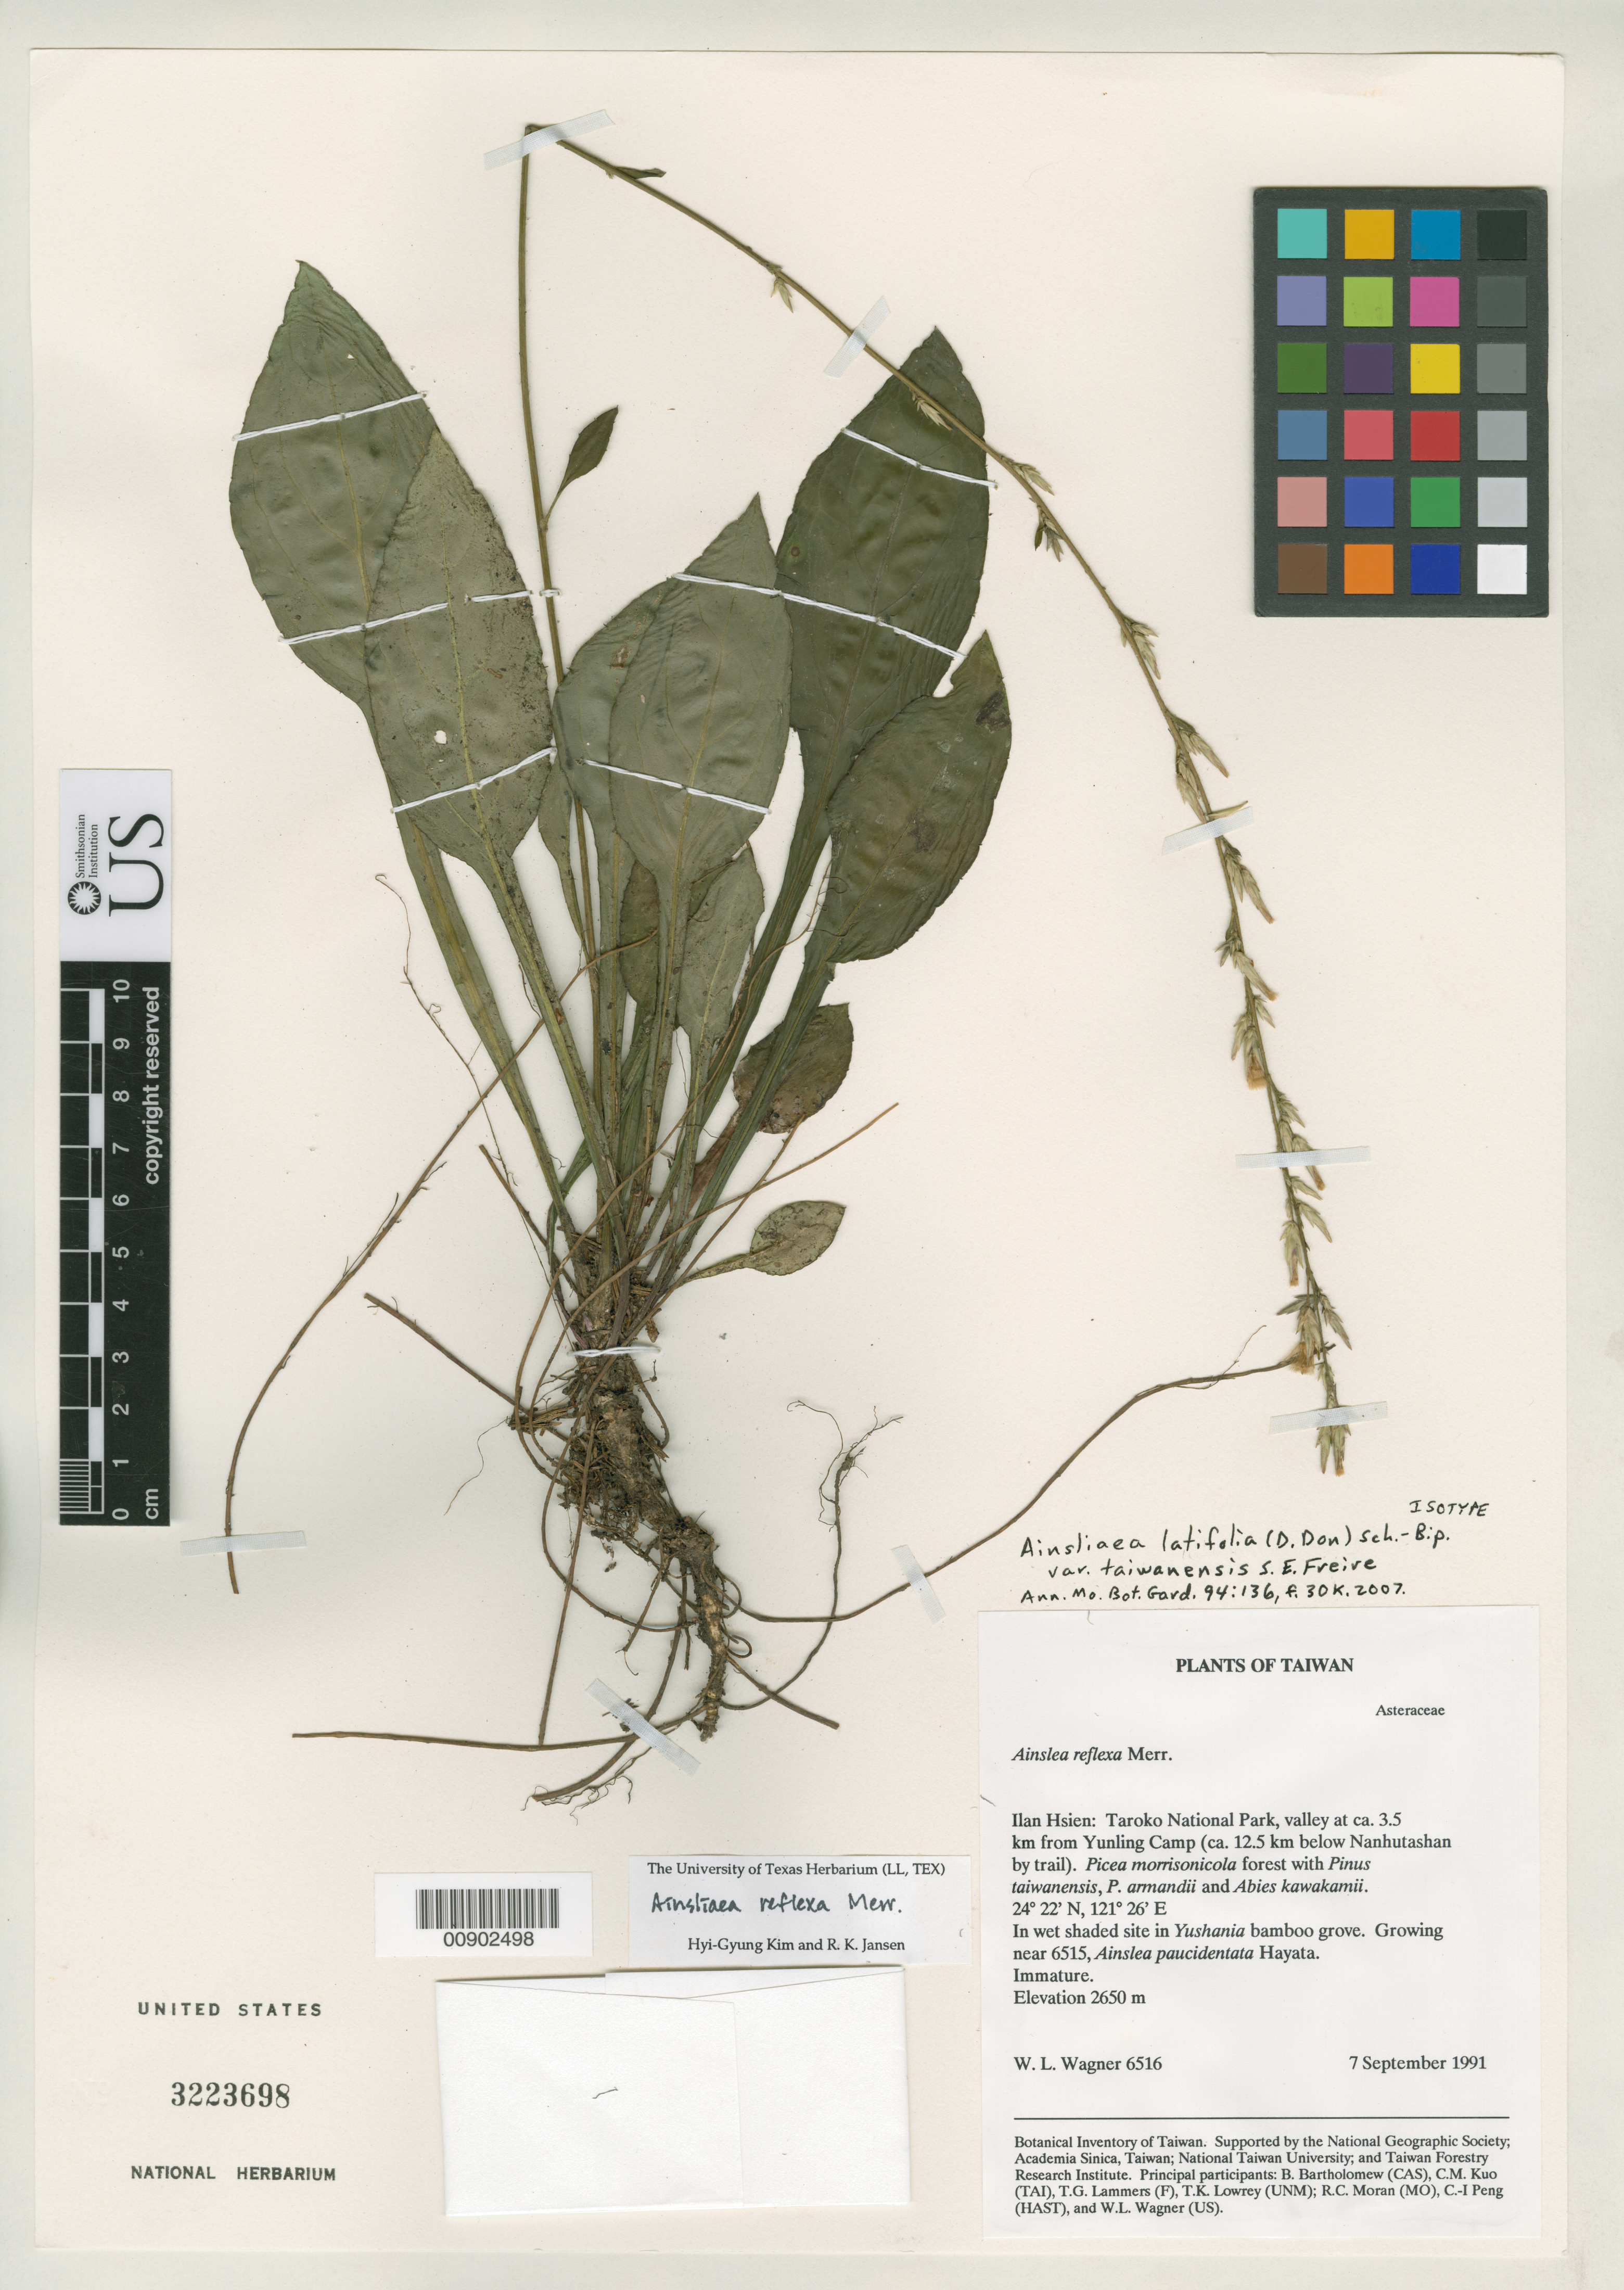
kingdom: Plantae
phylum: Tracheophyta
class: Magnoliopsida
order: Asterales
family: Asteraceae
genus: Ainsliaea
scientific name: Ainsliaea latifolia var. taiwanensis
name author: S.E. Freire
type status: Isotype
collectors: W. L. Wagner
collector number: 6516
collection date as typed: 07 Sep 1991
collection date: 1991-09-07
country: Taiwan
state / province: Ilan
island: Taiwan [Formosa]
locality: Ilan Hsien: Taroko National Park, valley at ca. 3.5 km from Yunling Camp (ca. 12.5 km below Nanhutashan by trail).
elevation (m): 2650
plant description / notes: Annotated by H.G. Kim & R.K. Jansen (undated) as Ainsliaea reflexa Merr.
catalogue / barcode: US 3223698